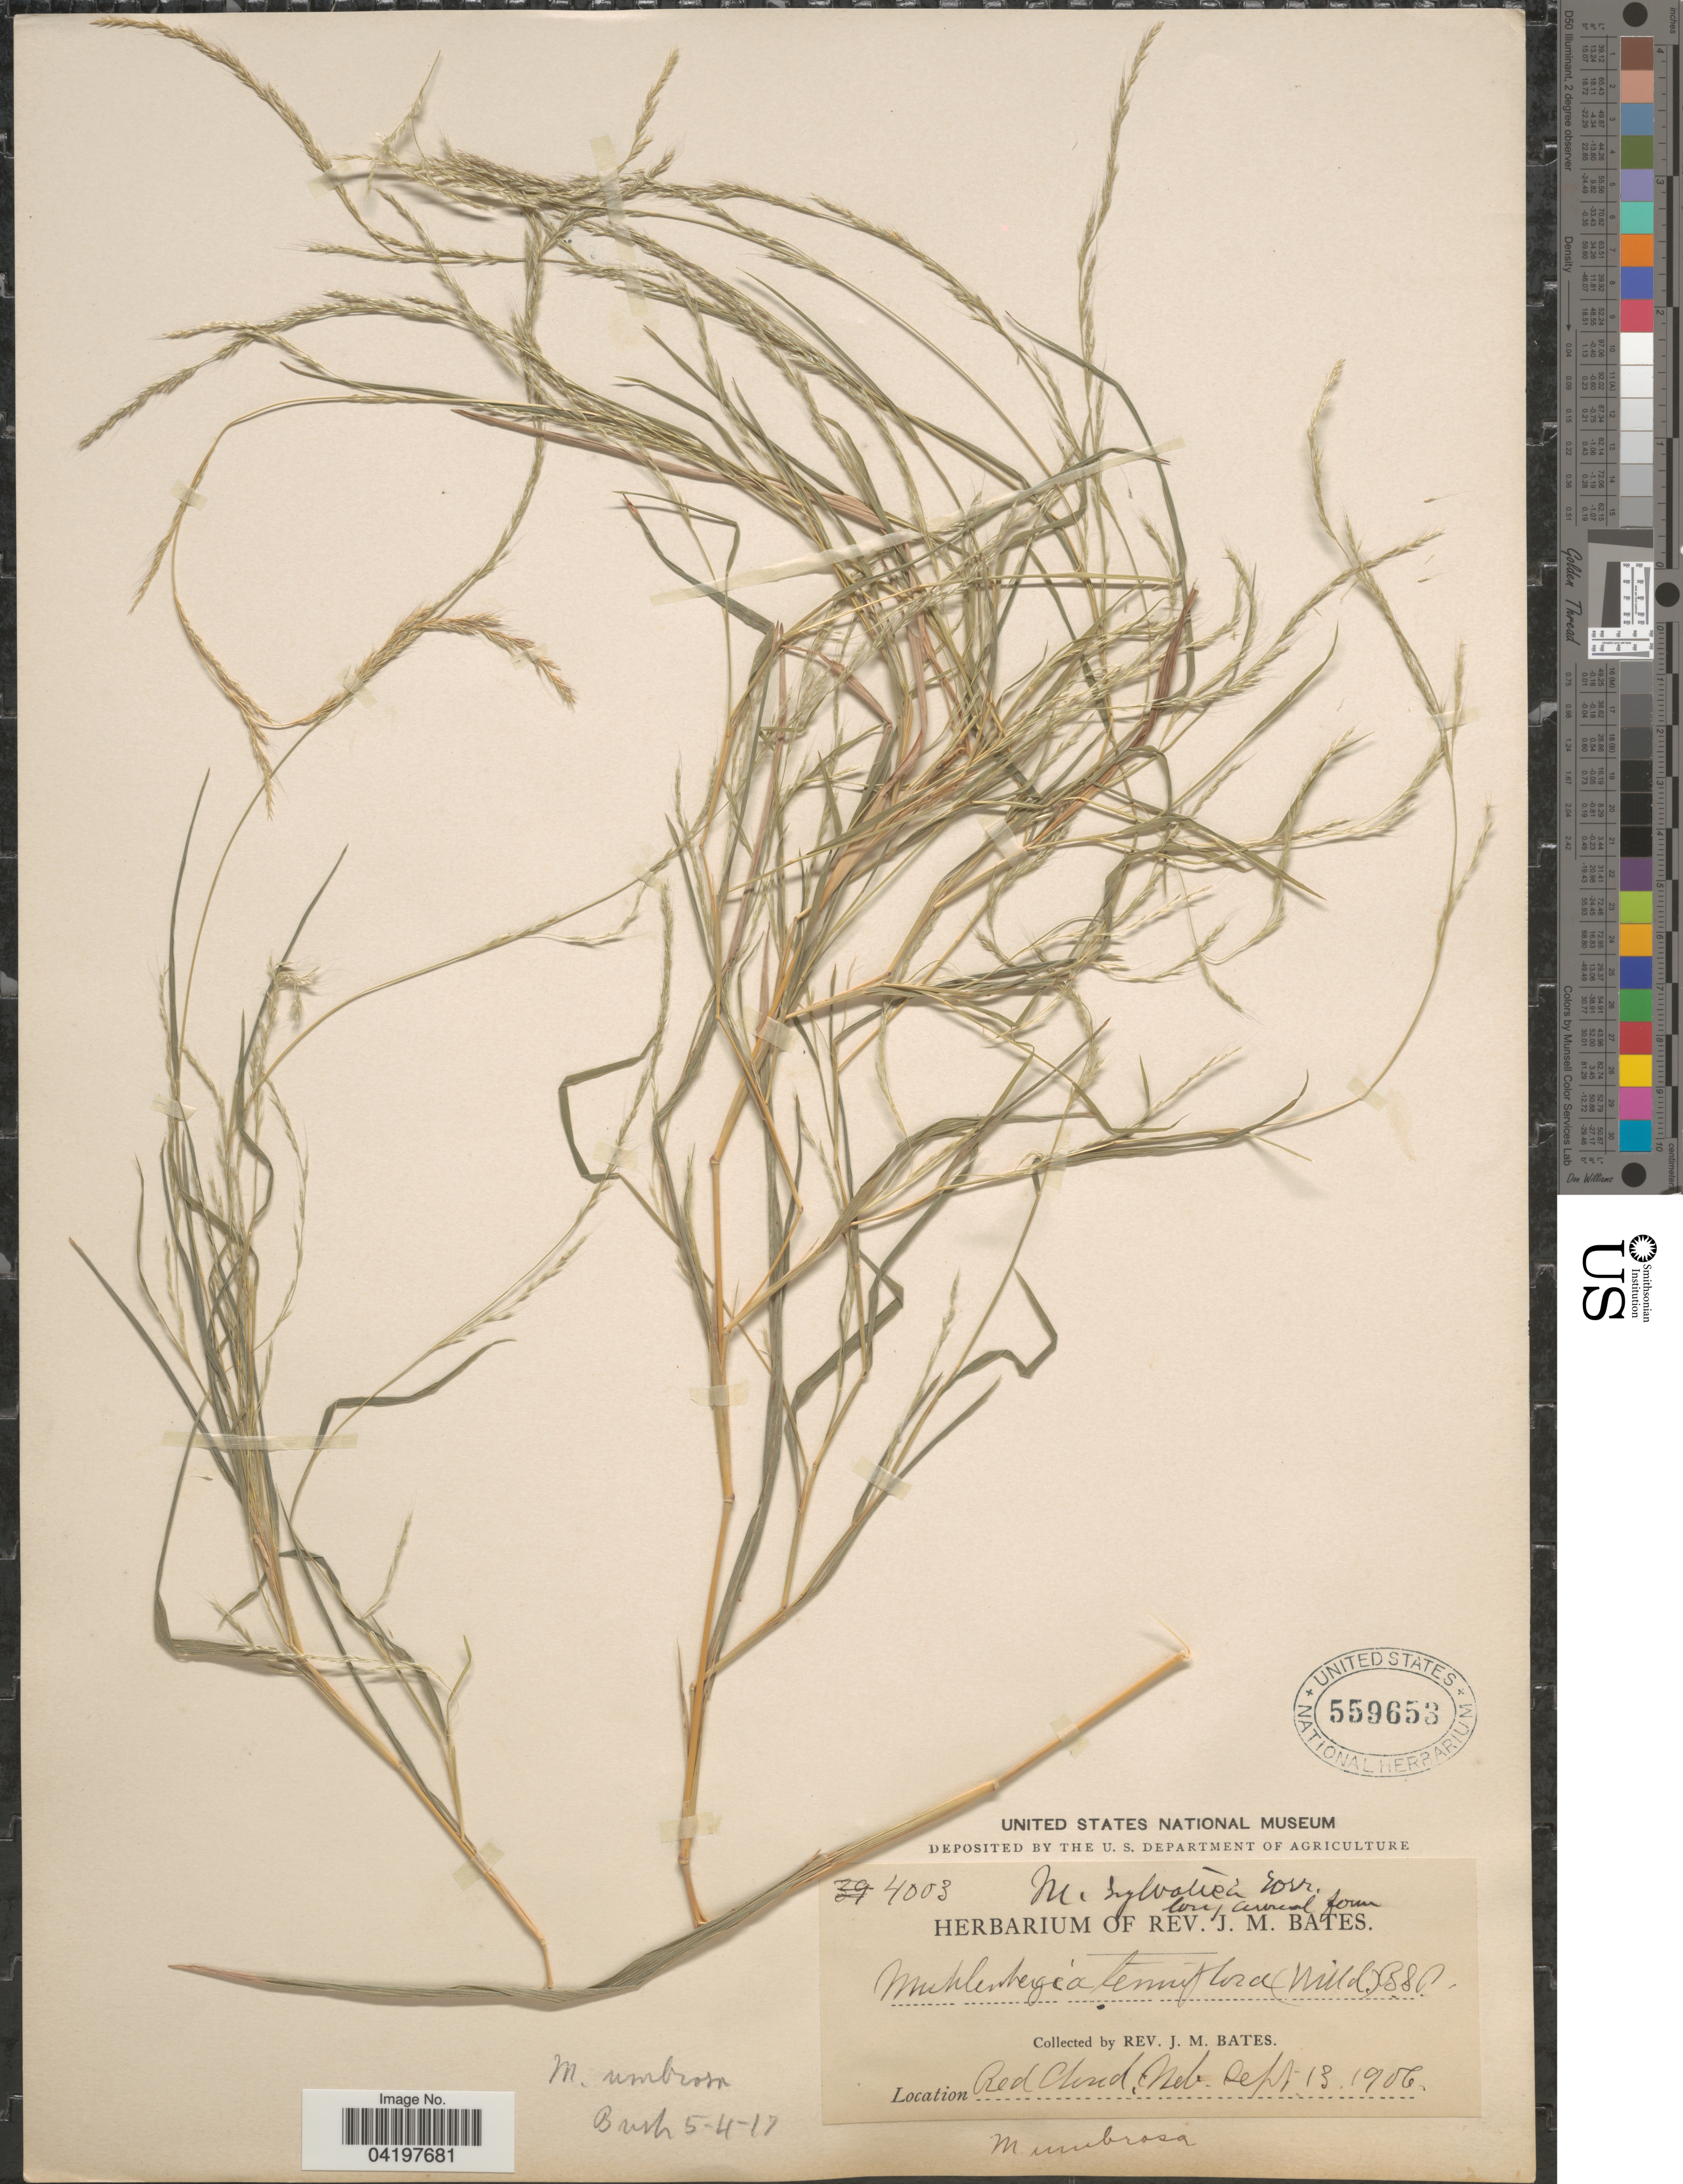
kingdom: Plantae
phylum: Tracheophyta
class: Liliopsida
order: Poales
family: Poaceae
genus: Muhlenbergia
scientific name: Muhlenbergia sylvatica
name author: (Torr.) Torr. ex A. Gray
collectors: J. Bates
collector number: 4003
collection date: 1906-09-13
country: United States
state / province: Nebraska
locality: Red Cloud.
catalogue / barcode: US 559653